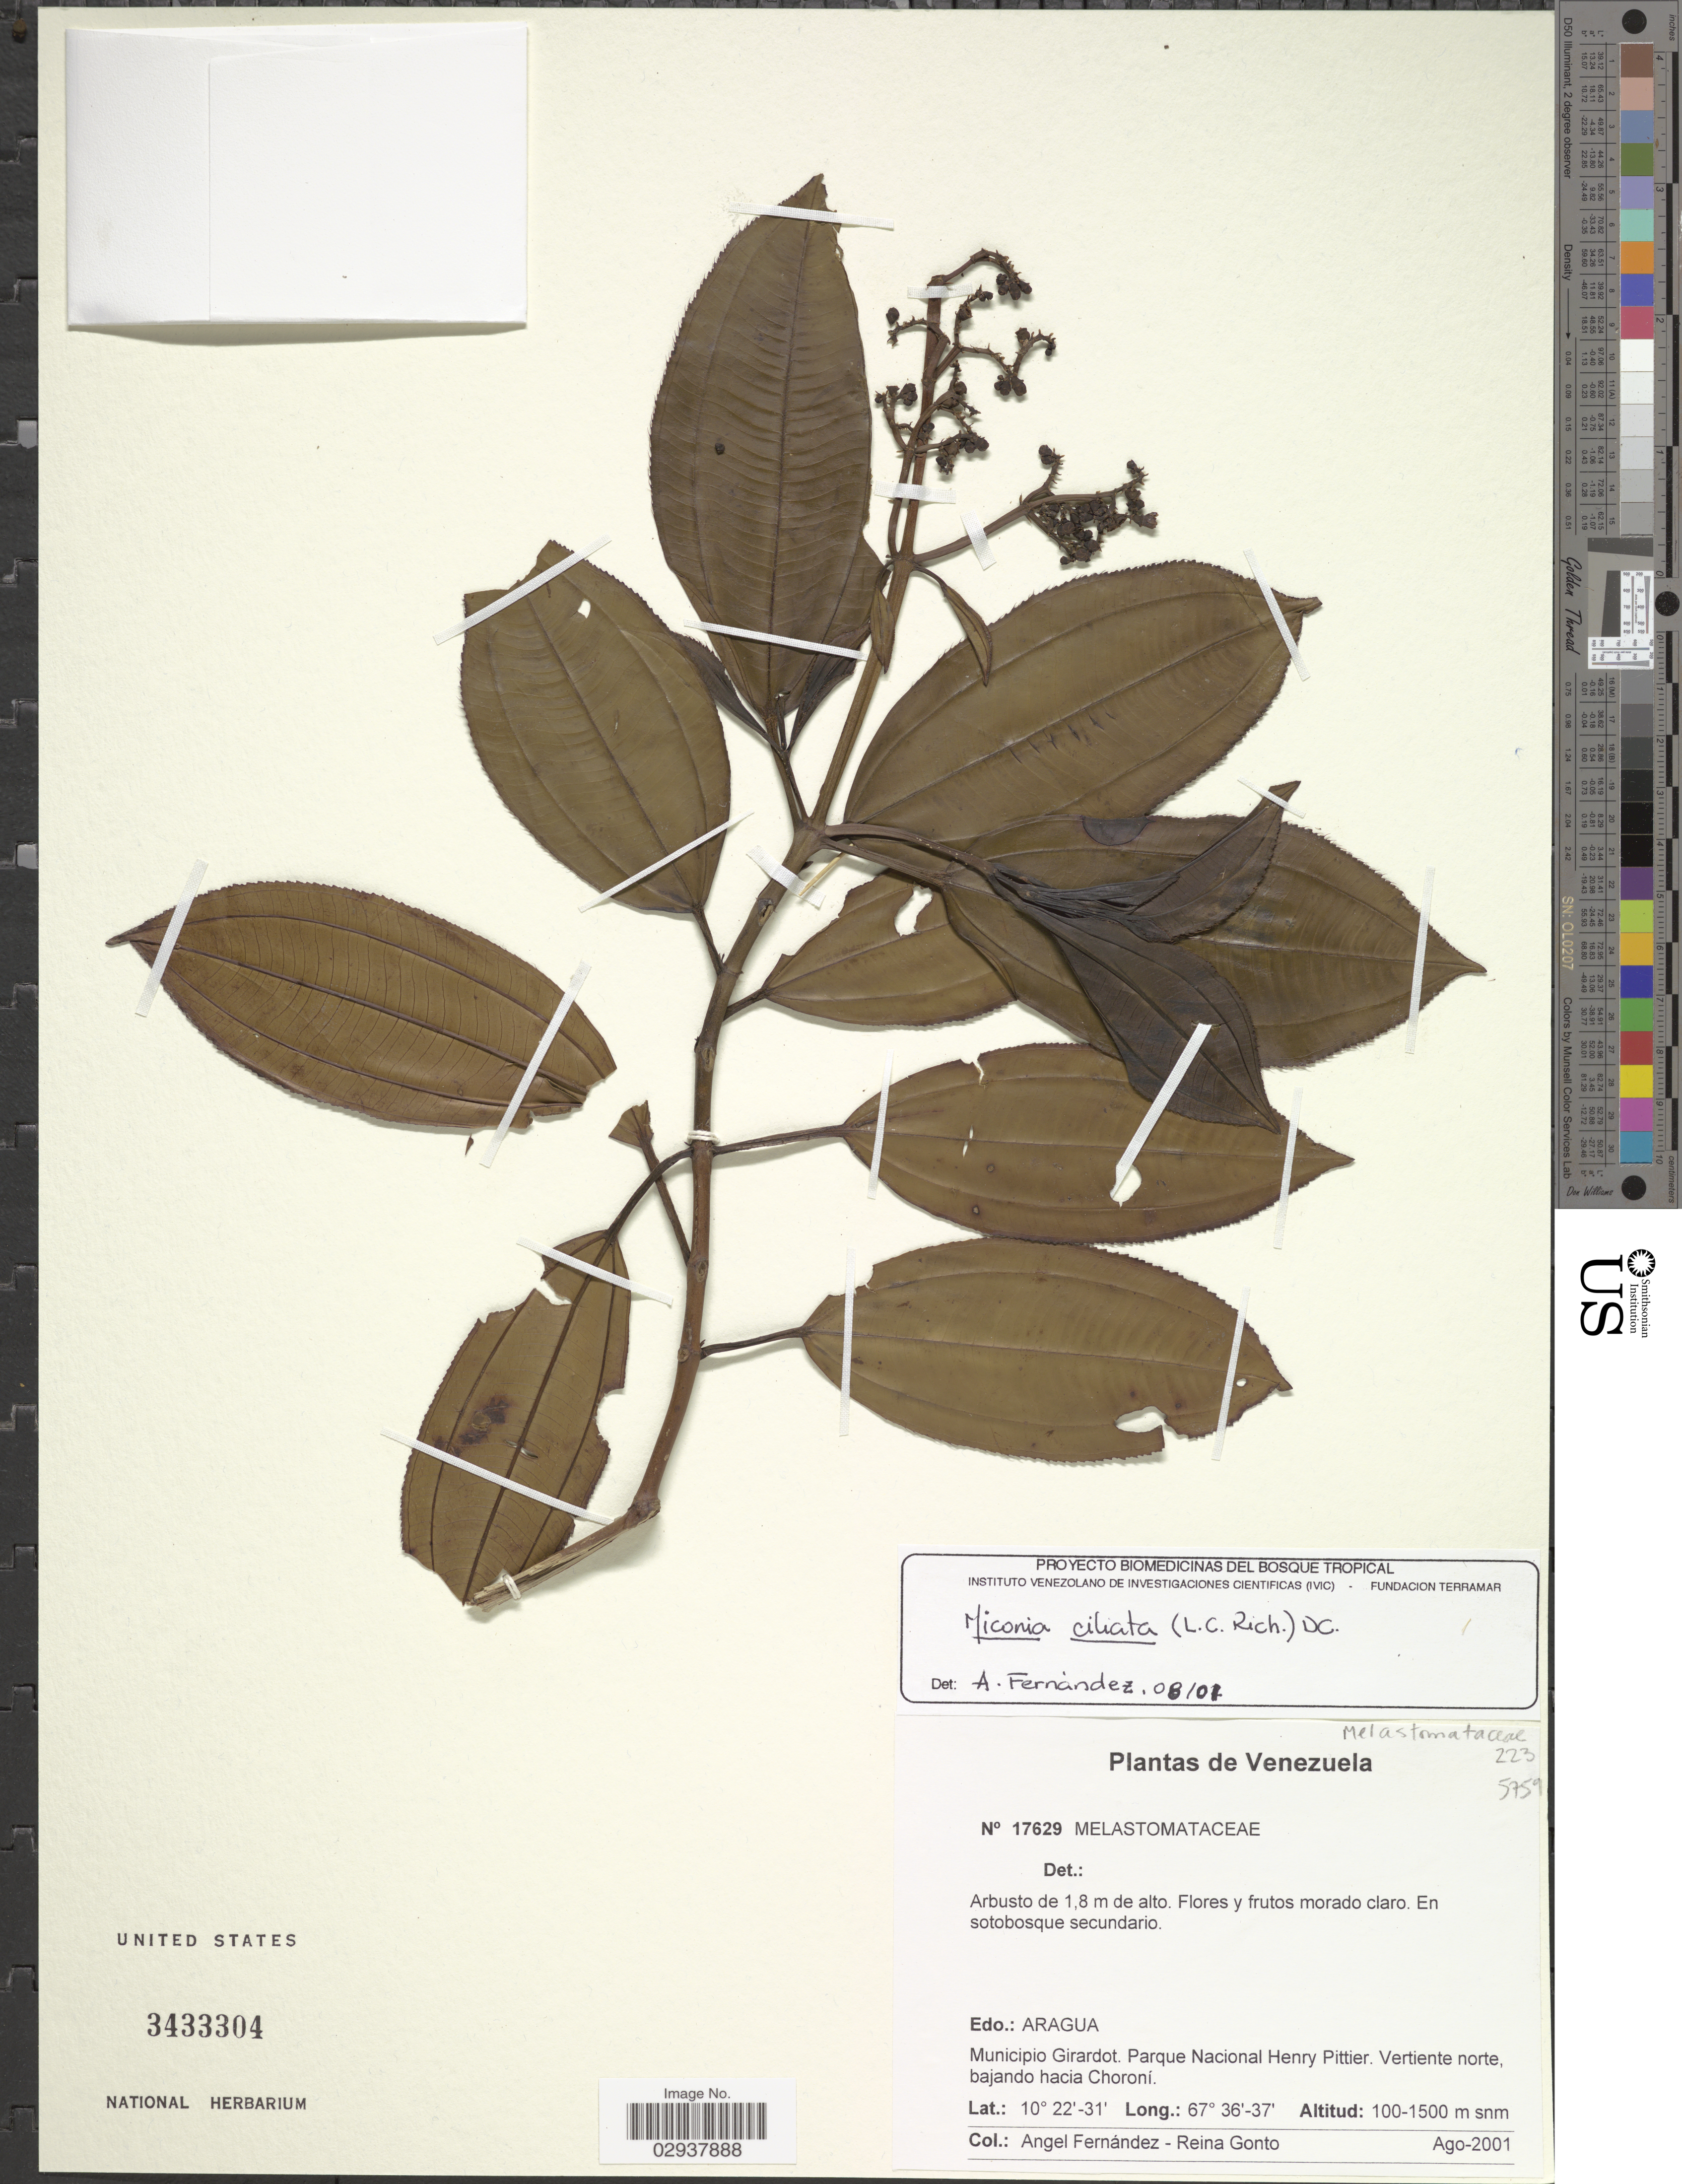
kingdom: Plantae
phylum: Tracheophyta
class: Magnoliopsida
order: Myrtales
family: Melastomataceae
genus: Miconia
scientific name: Miconia ciliata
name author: (Rich.) DC.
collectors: Á. Fernández & R. Gonto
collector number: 17629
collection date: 2001-08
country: Venezuela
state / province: Aragua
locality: Edo.: Aragua. Municipio Girardot. Parque Nacional Henry Pittier. Vertiente norte, bajando hacia Choroní.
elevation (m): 100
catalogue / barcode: US 3433304